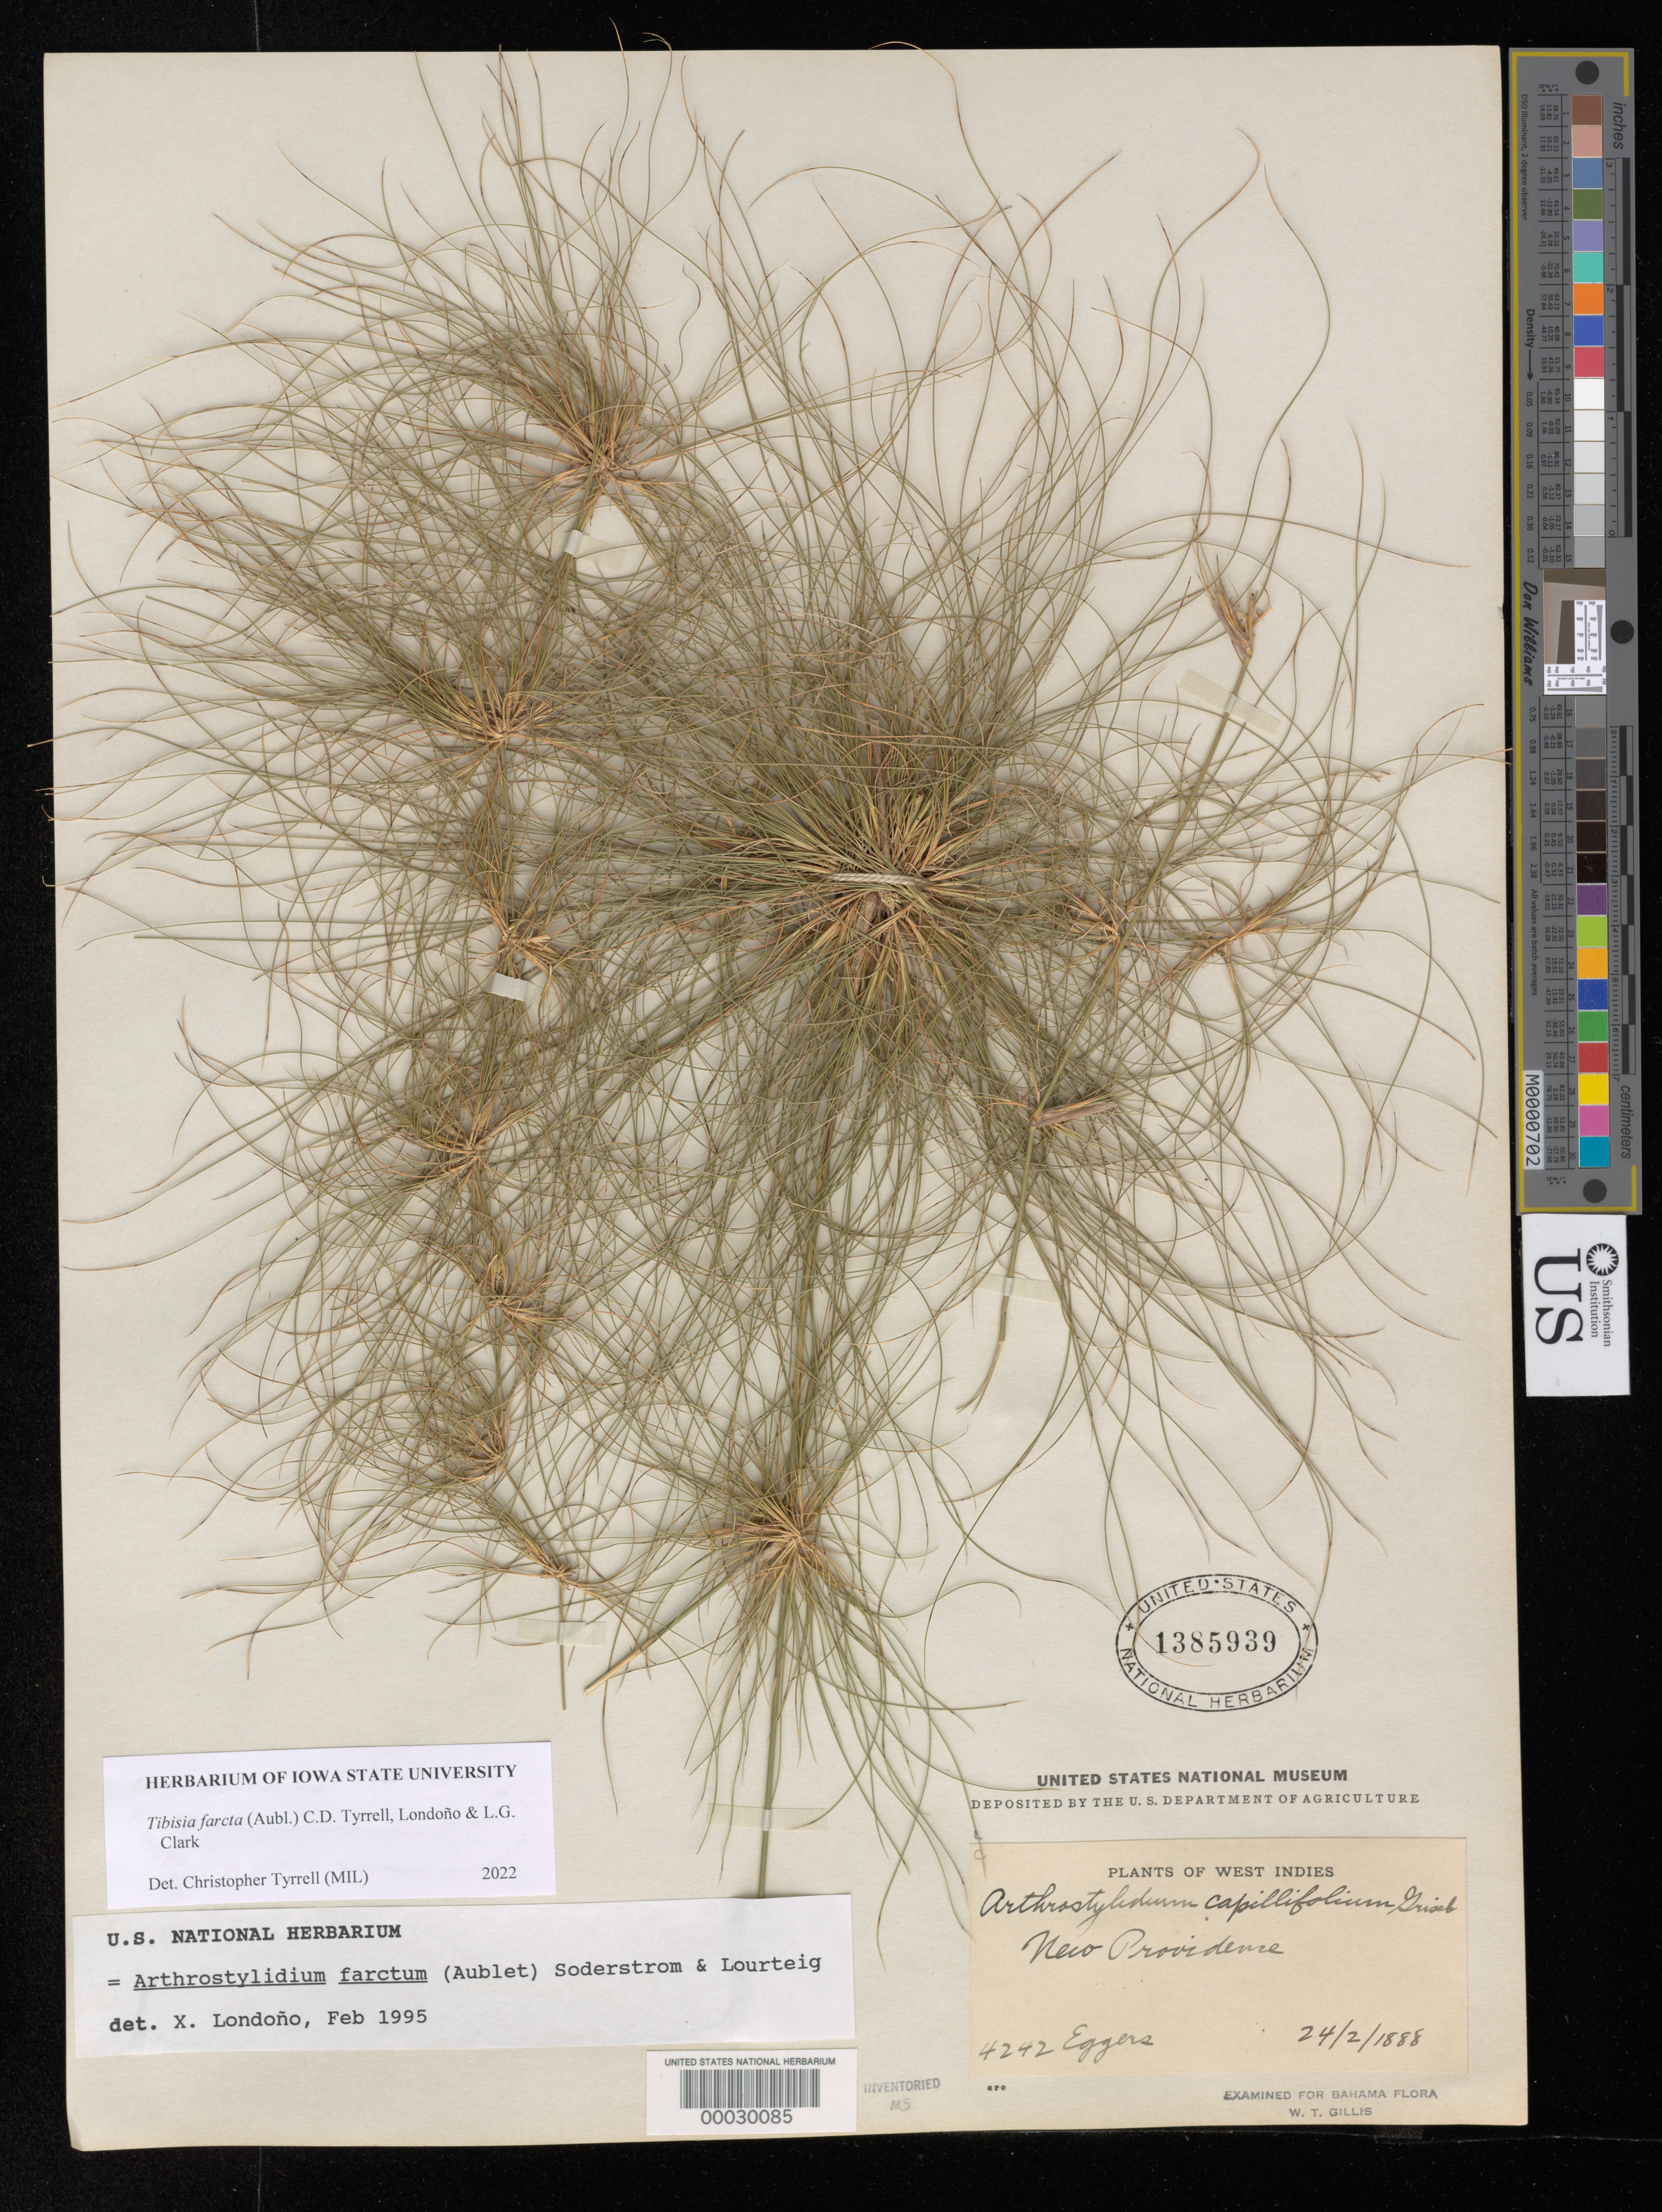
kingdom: Plantae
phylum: Tracheophyta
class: Liliopsida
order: Poales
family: Poaceae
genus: Tibisia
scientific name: Tibisia farcta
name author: (Aubl.) C.D. Tyrrell et al.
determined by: Londoño, X., (TULV), Jardin Botanico "Juan Maria Cespedes"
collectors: H. F. A. von Eggers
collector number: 4242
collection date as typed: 24 Feb 1888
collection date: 1888-02-24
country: Bahamas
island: New Providence Island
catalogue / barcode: US 1385939